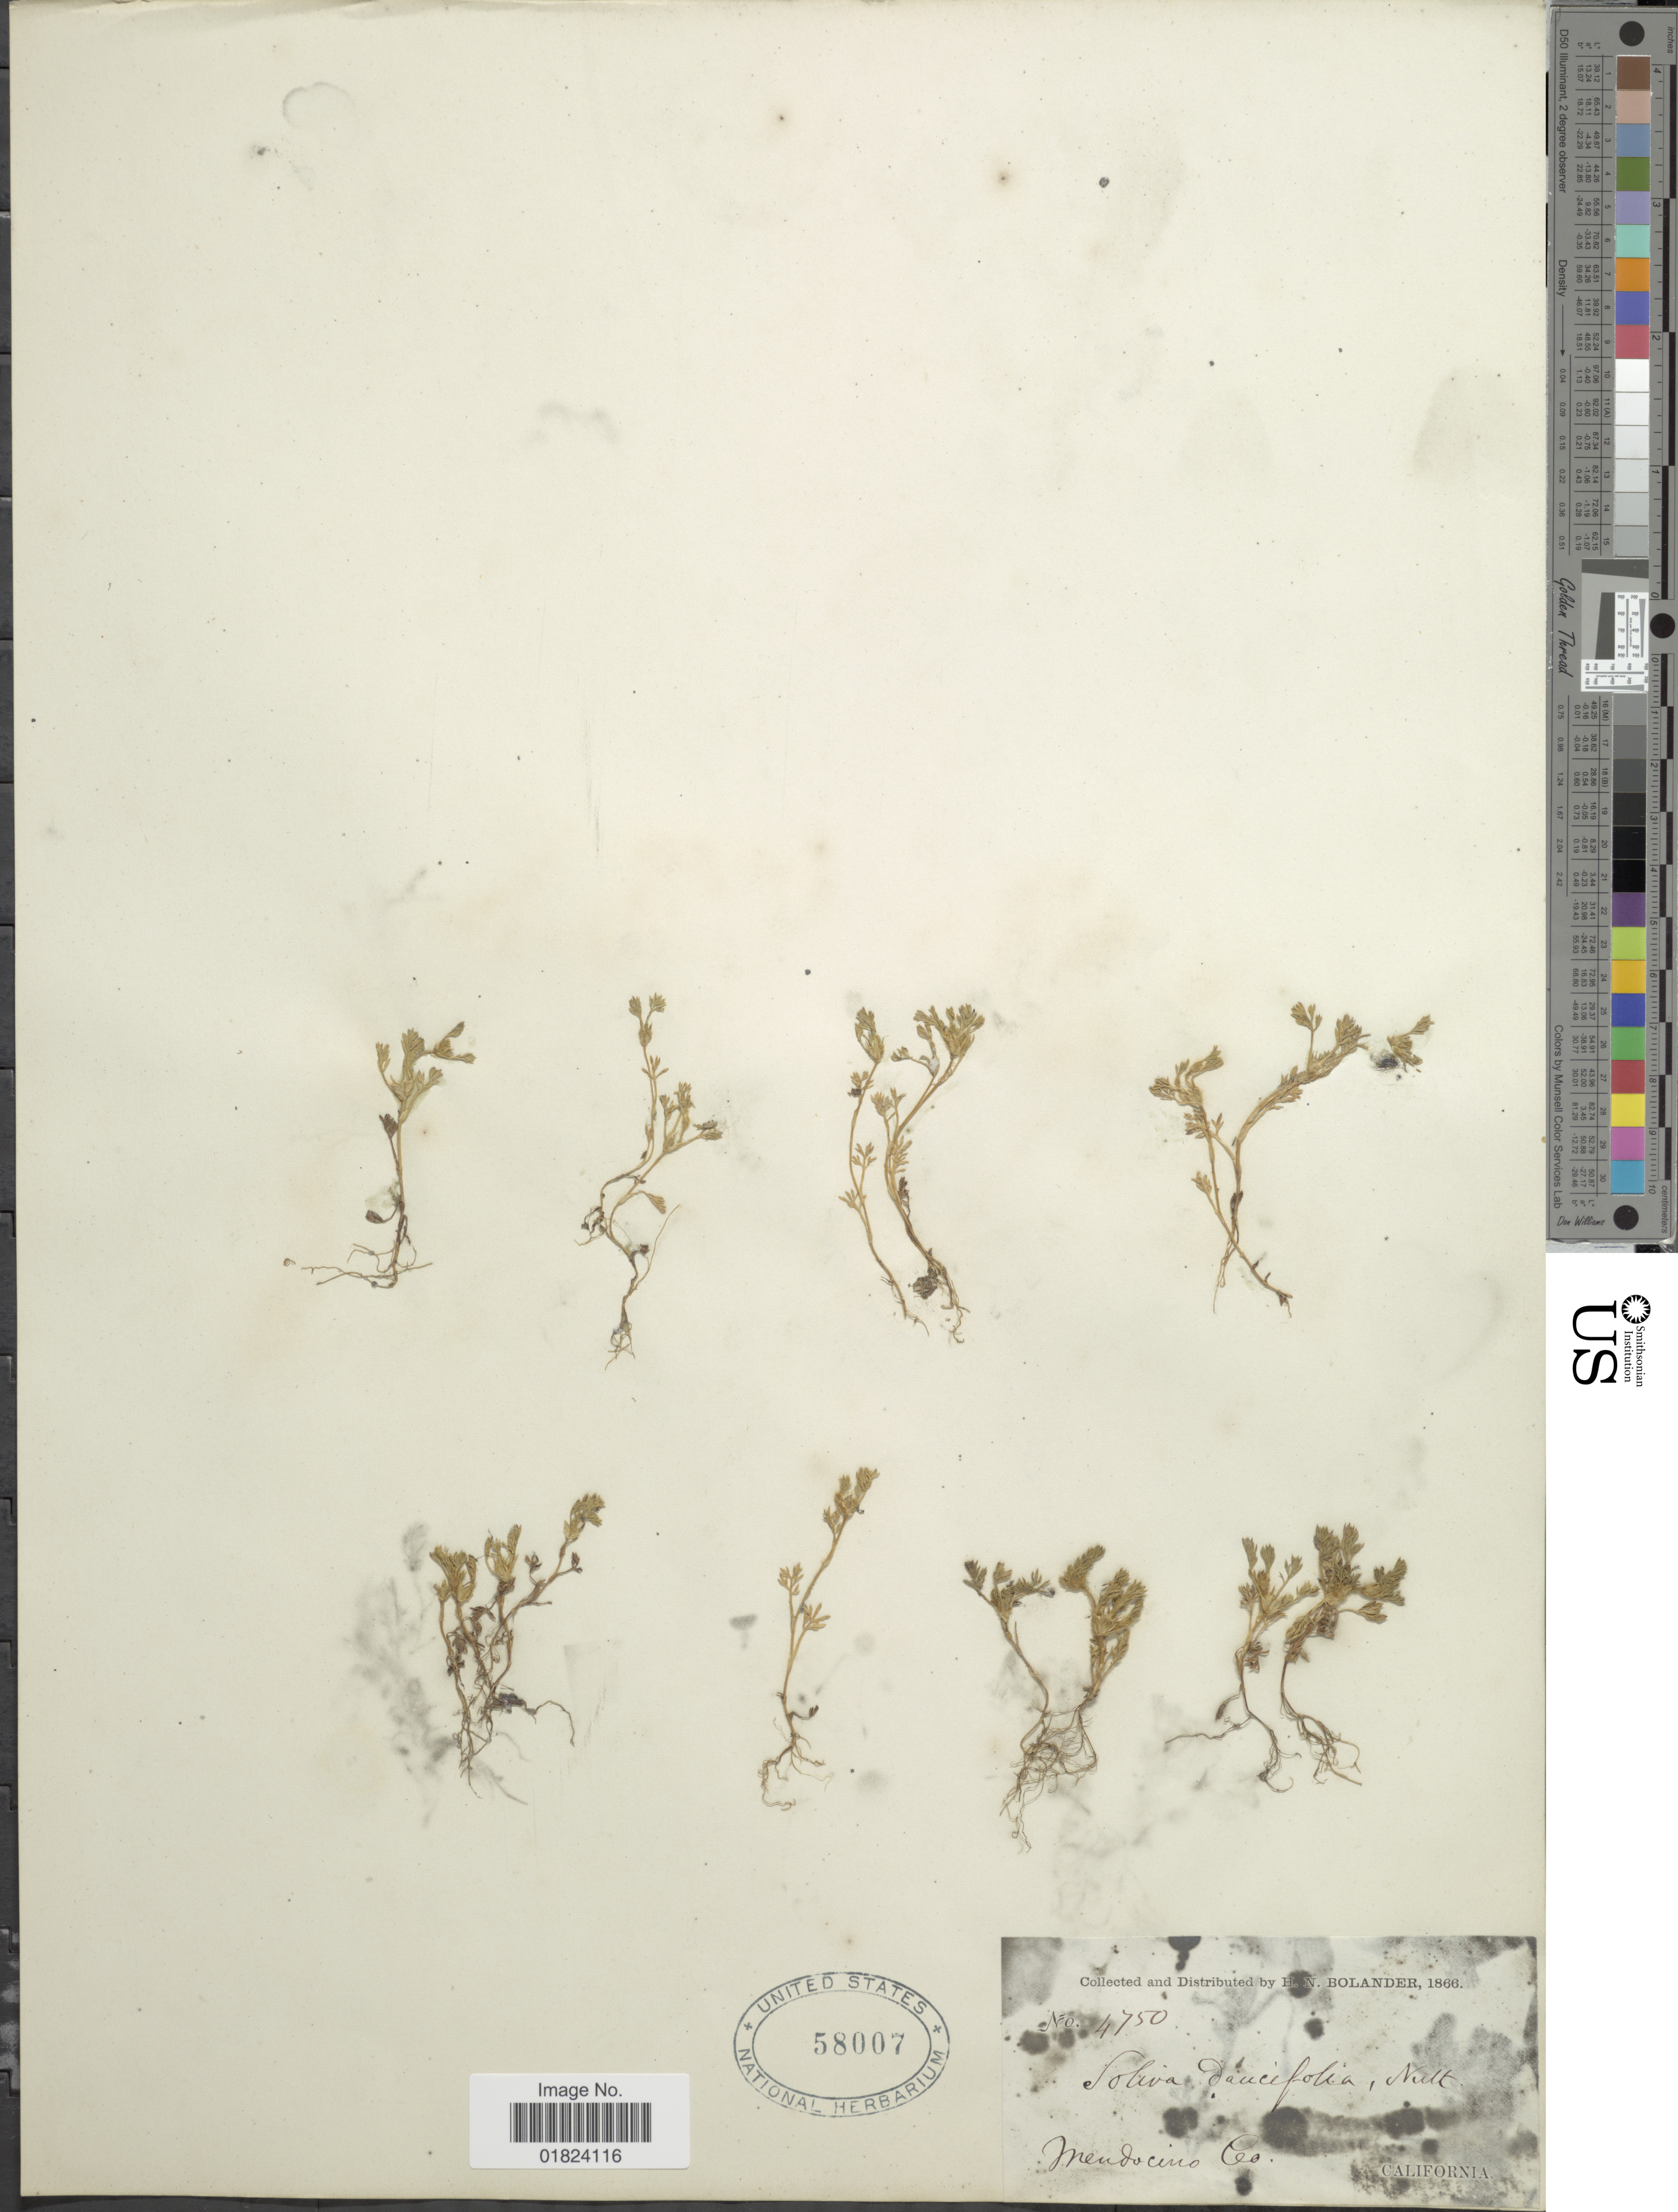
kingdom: Plantae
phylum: Tracheophyta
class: Magnoliopsida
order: Asterales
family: Asteraceae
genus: Soliva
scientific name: Soliva daucifolia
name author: Nutt.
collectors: H. Bolander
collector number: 4750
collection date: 1866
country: United States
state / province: California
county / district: Mendocino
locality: Mendocino Co.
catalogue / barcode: US 58007